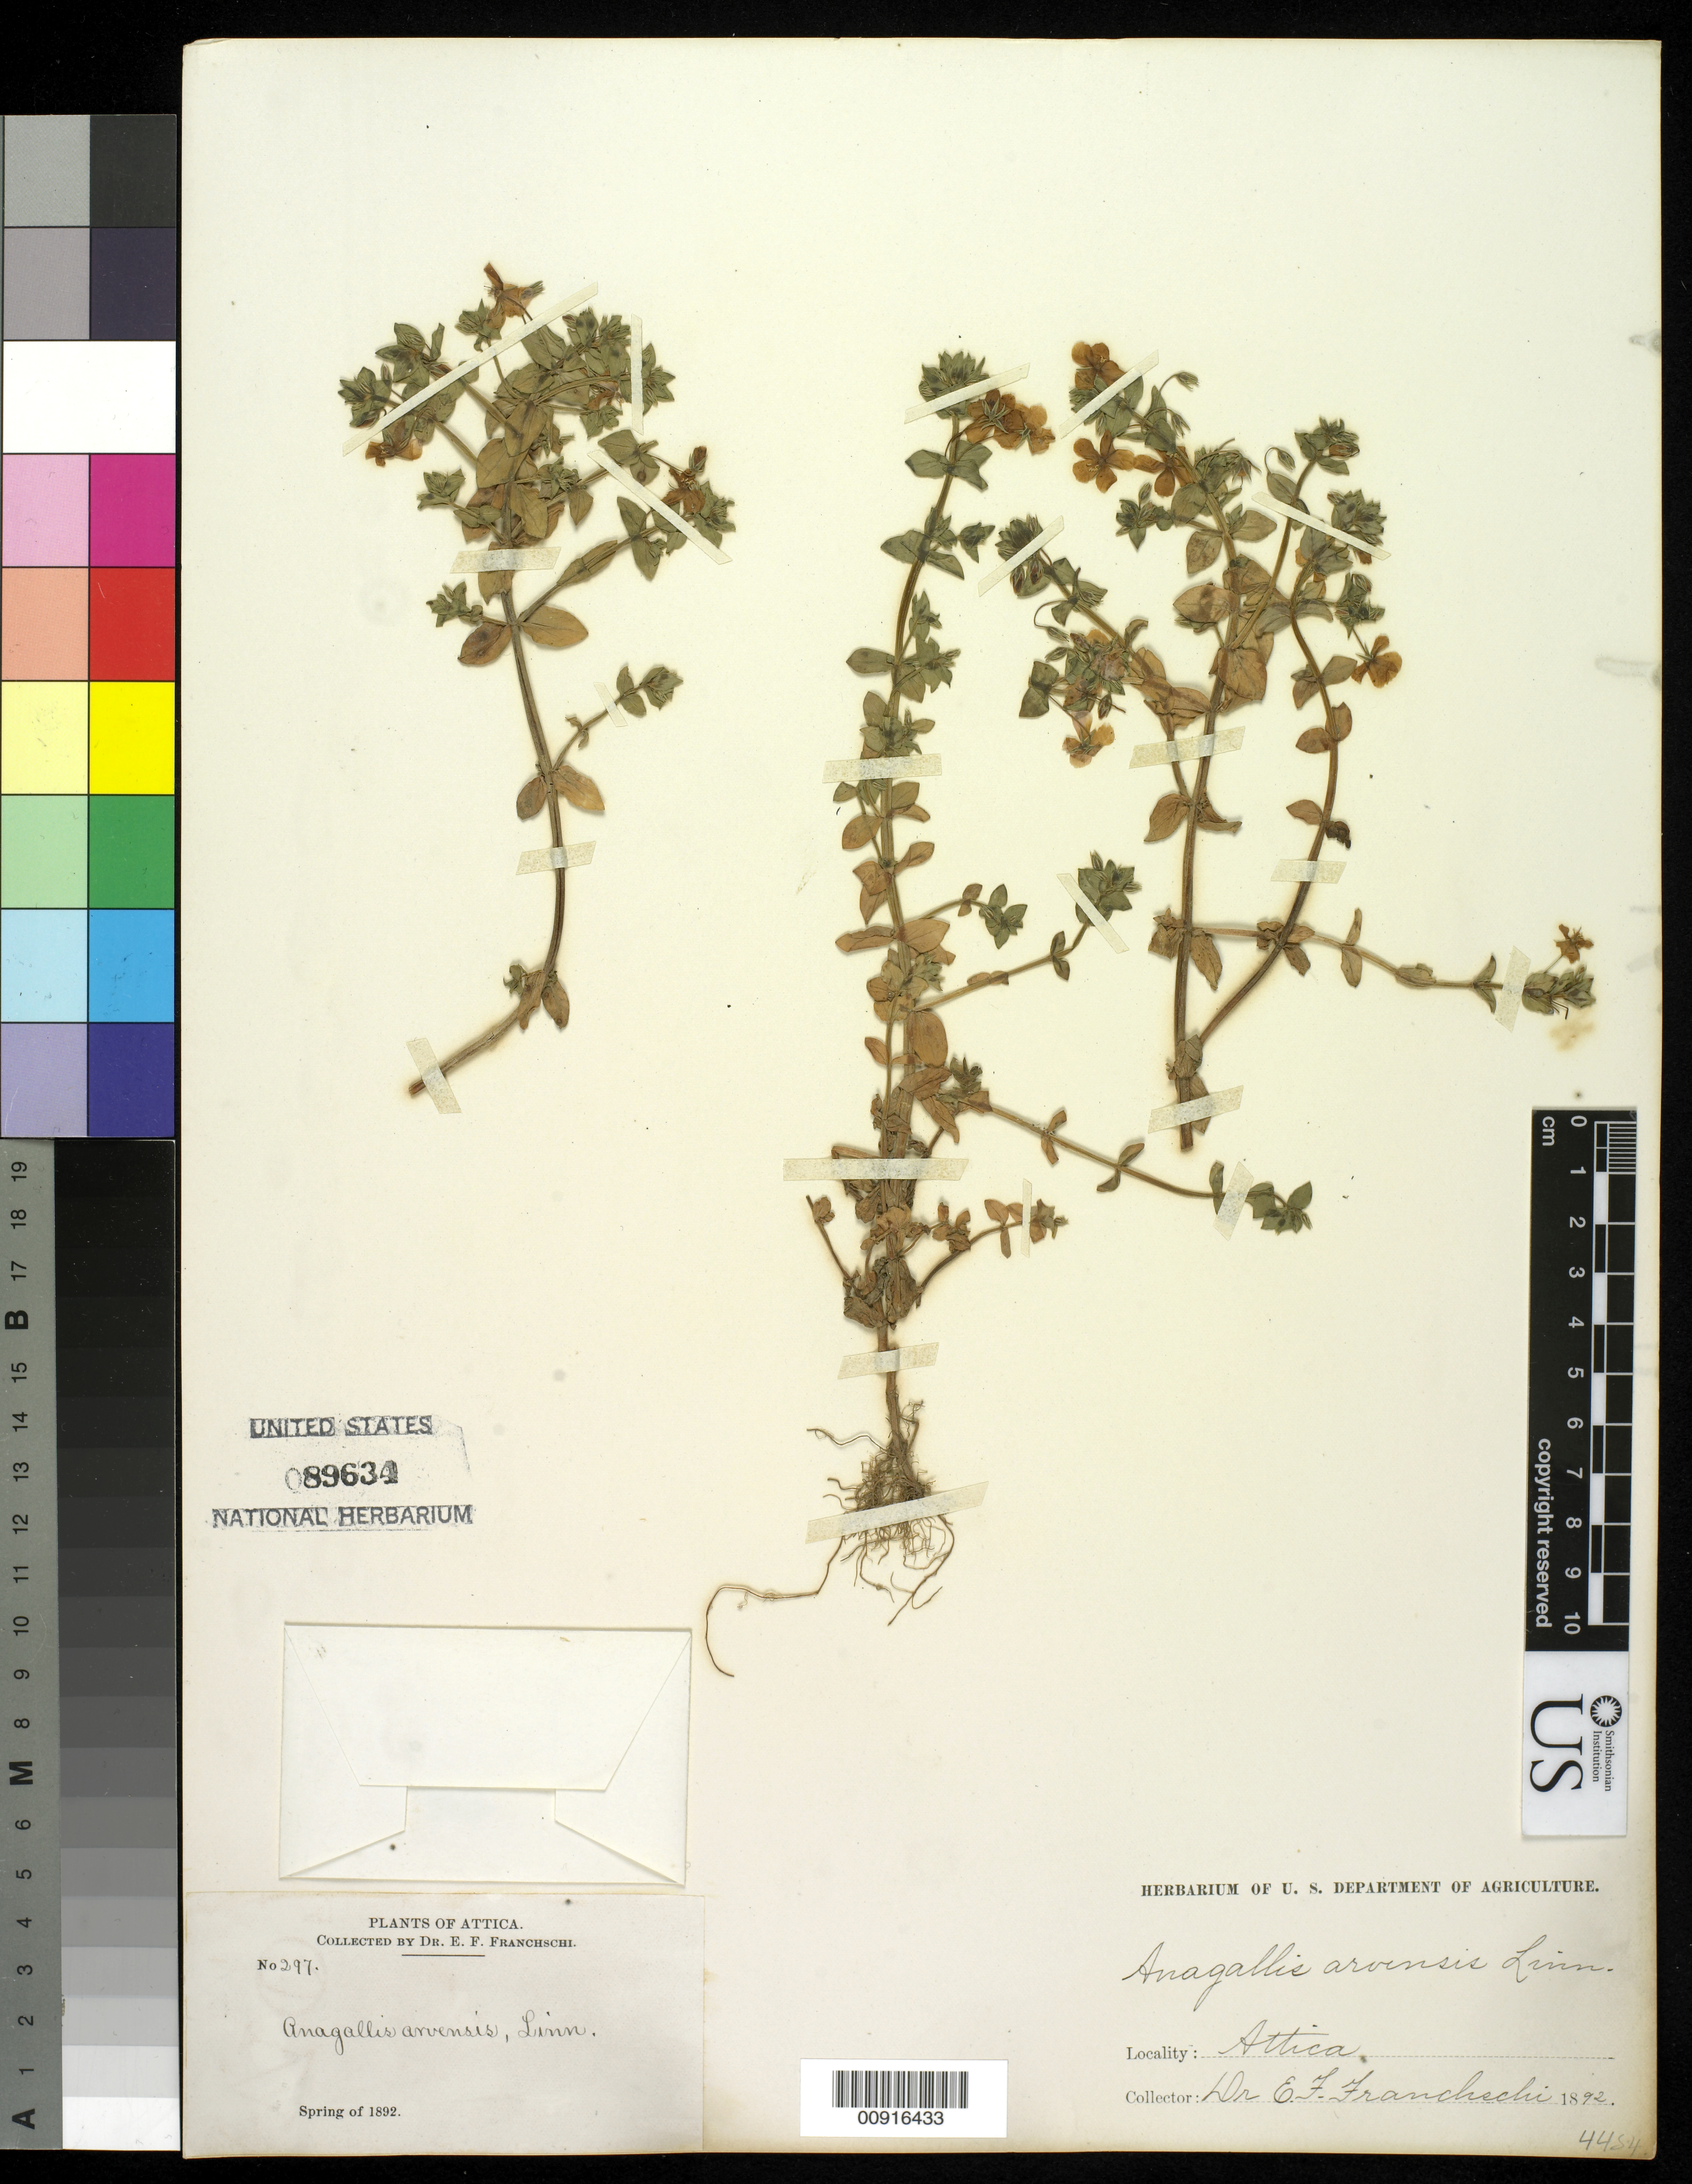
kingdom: Plantae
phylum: Tracheophyta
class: Magnoliopsida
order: Ericales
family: Primulaceae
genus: Anagallis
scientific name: Anagallis arvensis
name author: L.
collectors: E. Franchschi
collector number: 297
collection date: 1892-04/1892-06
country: Greece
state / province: Attica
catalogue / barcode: US 89634